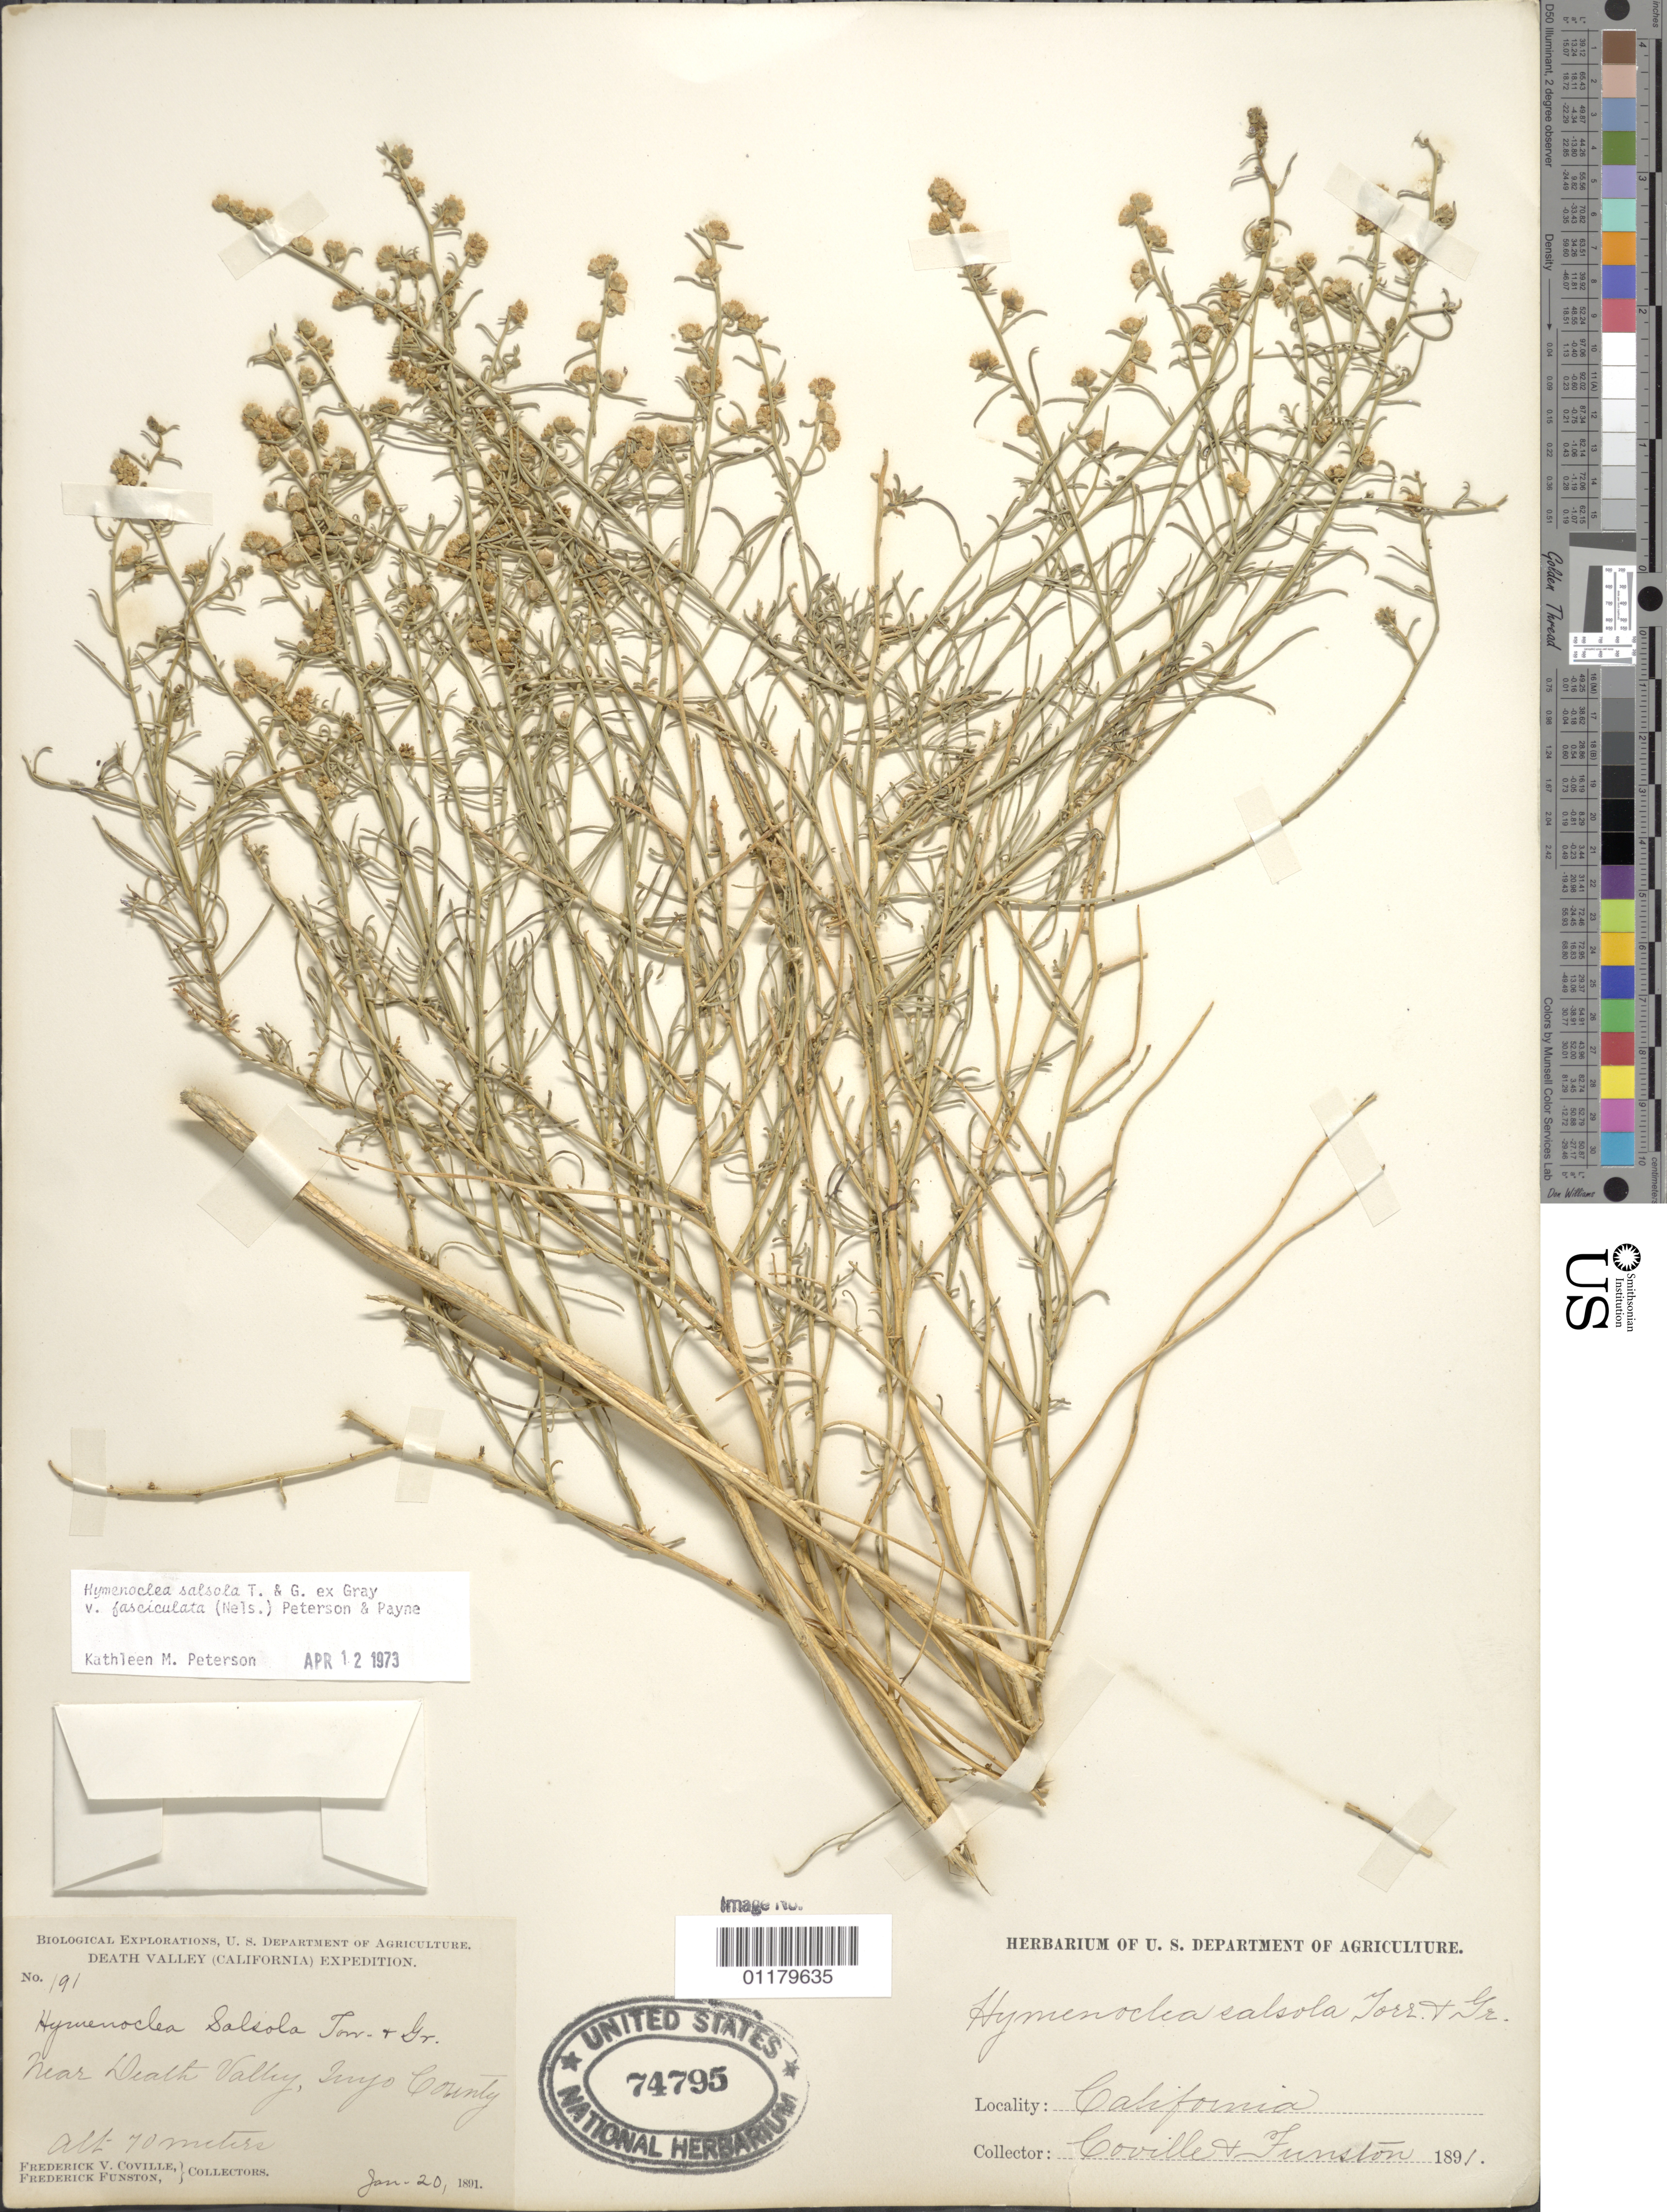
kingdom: Plantae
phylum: Tracheophyta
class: Magnoliopsida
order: Asterales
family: Asteraceae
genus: Hymenoclea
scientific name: Hymenoclea salsola var. fasciculata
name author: (A. Nelson) K.M. Peterson & W.W.Payne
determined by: Peterson, Kathy M.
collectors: F. V. Coville & F. Funston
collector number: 191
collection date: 1891-01-20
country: United States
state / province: California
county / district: Inyo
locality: near Death Valley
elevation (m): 70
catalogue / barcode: US 74795